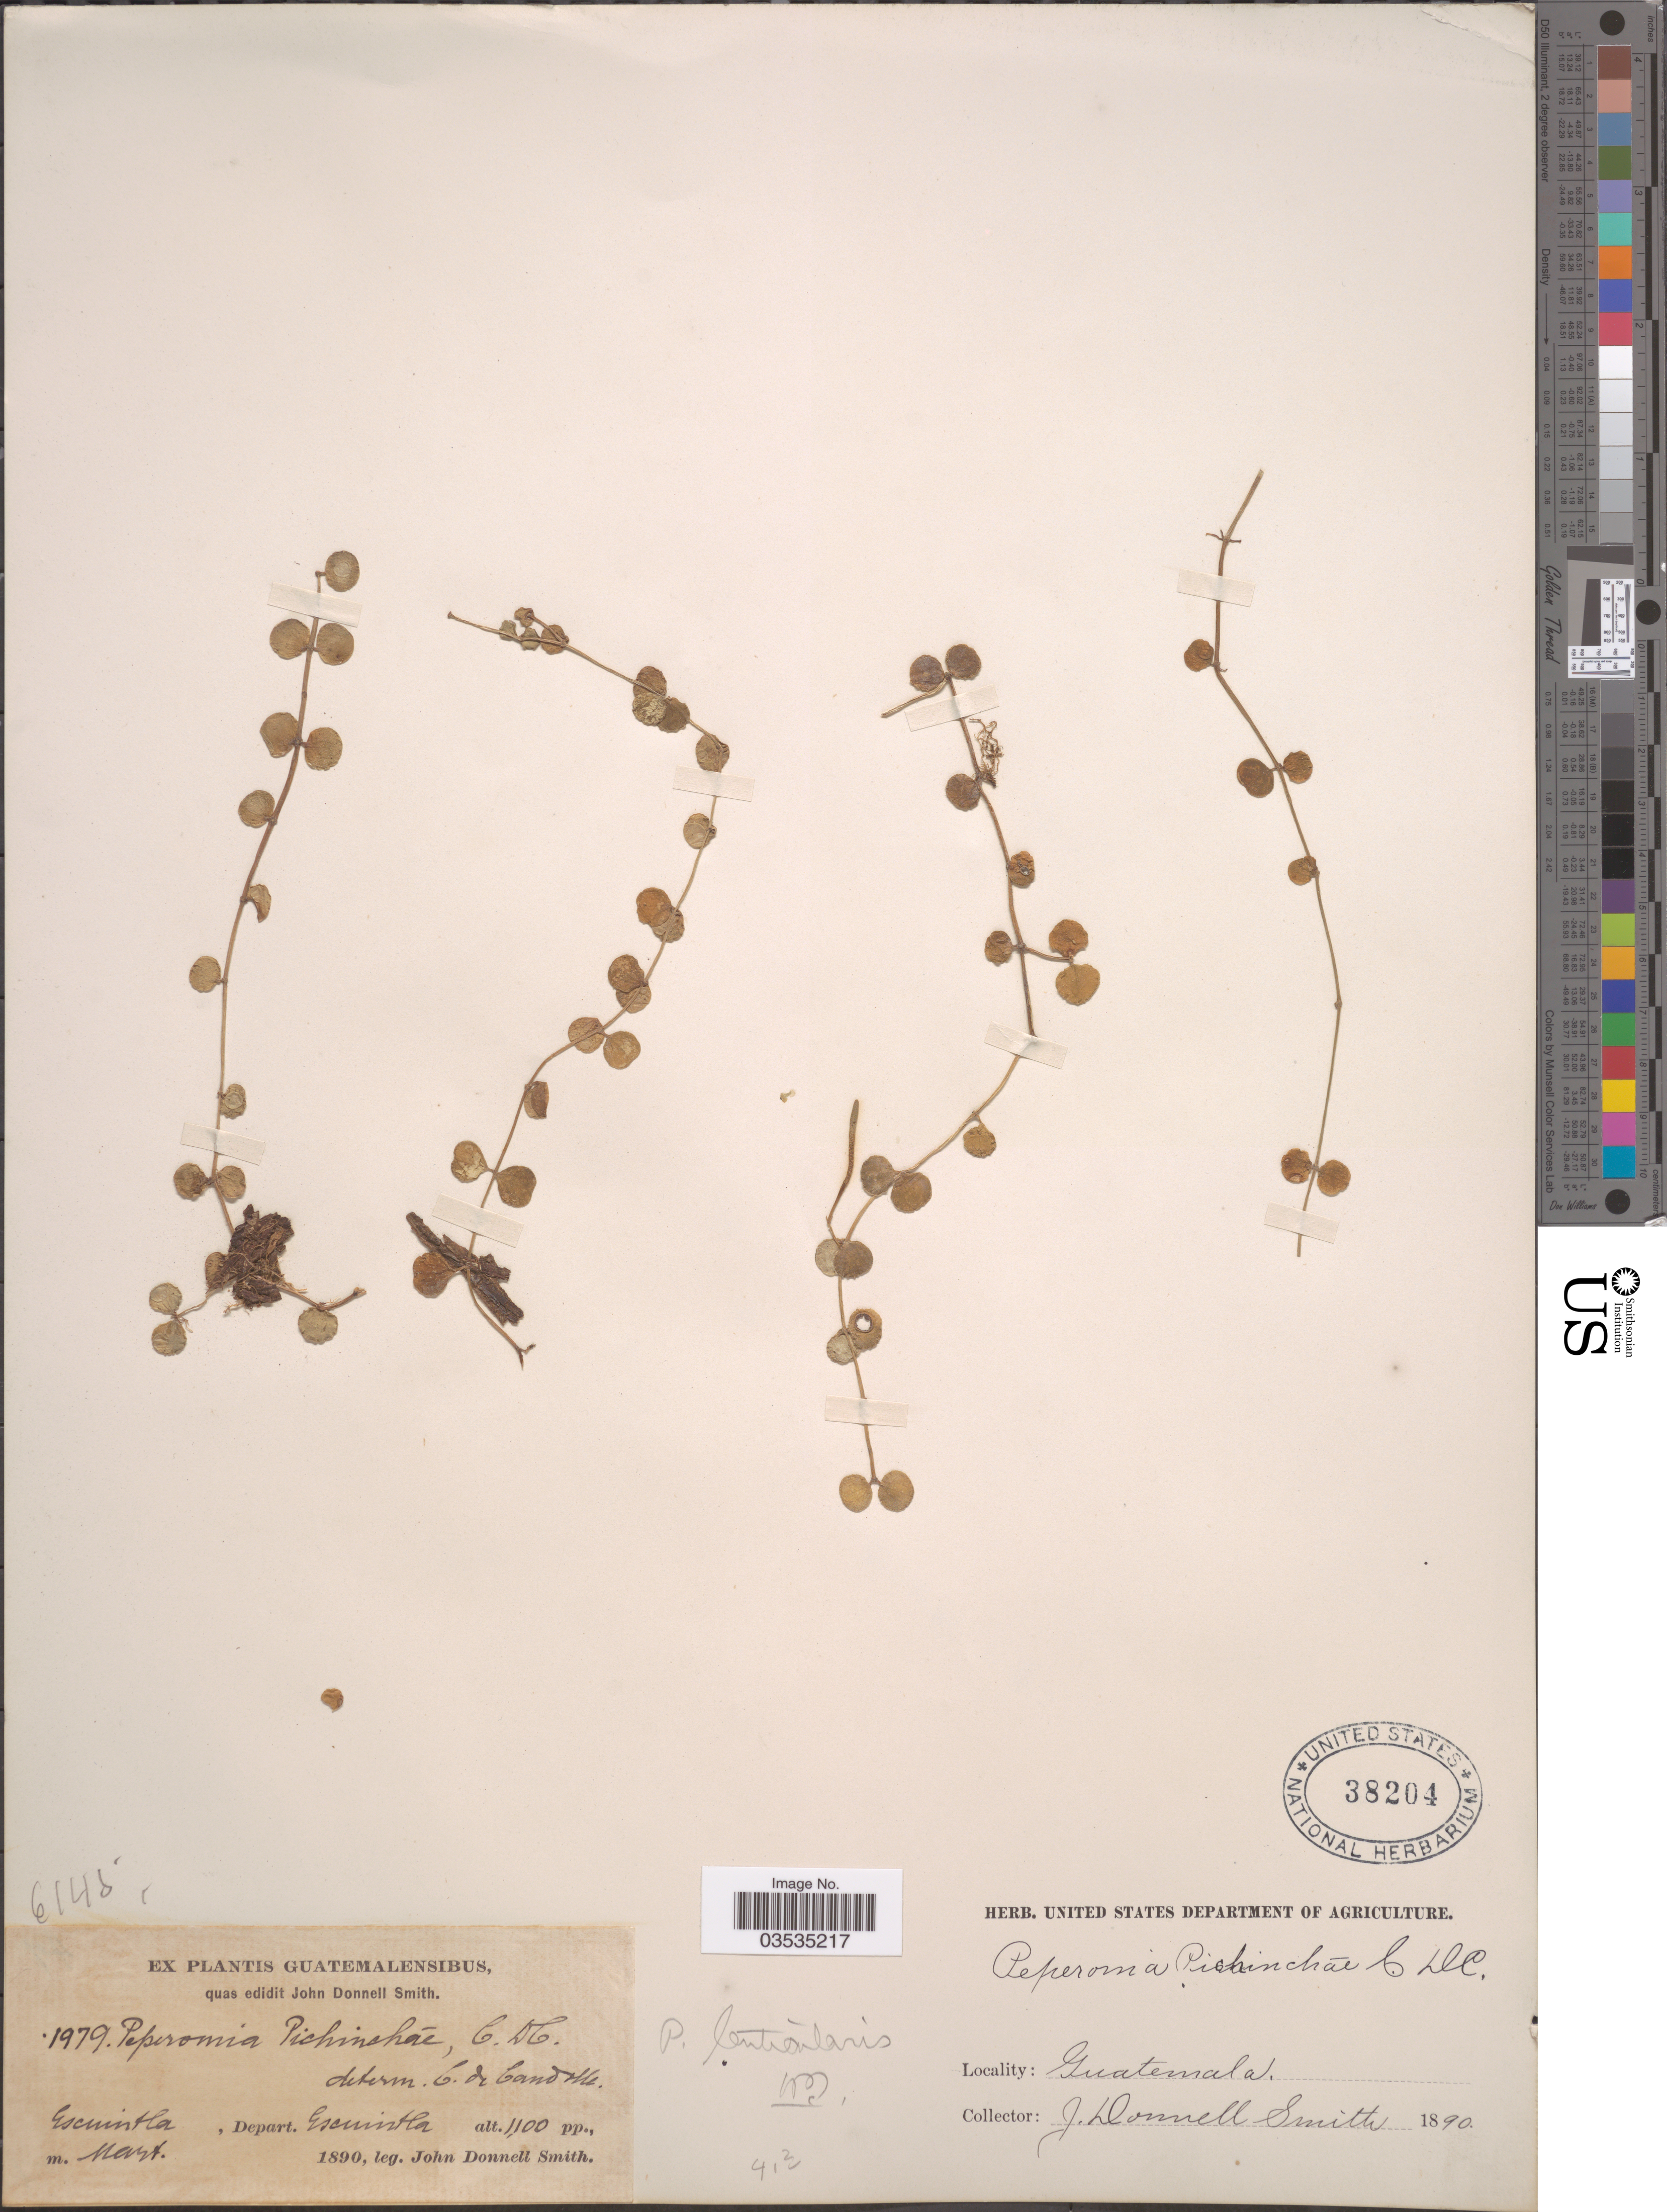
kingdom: Plantae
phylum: Tracheophyta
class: Magnoliopsida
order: Piperales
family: Piperaceae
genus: Peperomia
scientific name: Peperomia lenticularis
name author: Dahlst.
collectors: J. Donnell Smith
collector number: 1979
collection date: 1890-03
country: Guatemala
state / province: Escuintla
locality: Escuintla, Depart. Escuintla.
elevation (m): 335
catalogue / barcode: US 38204